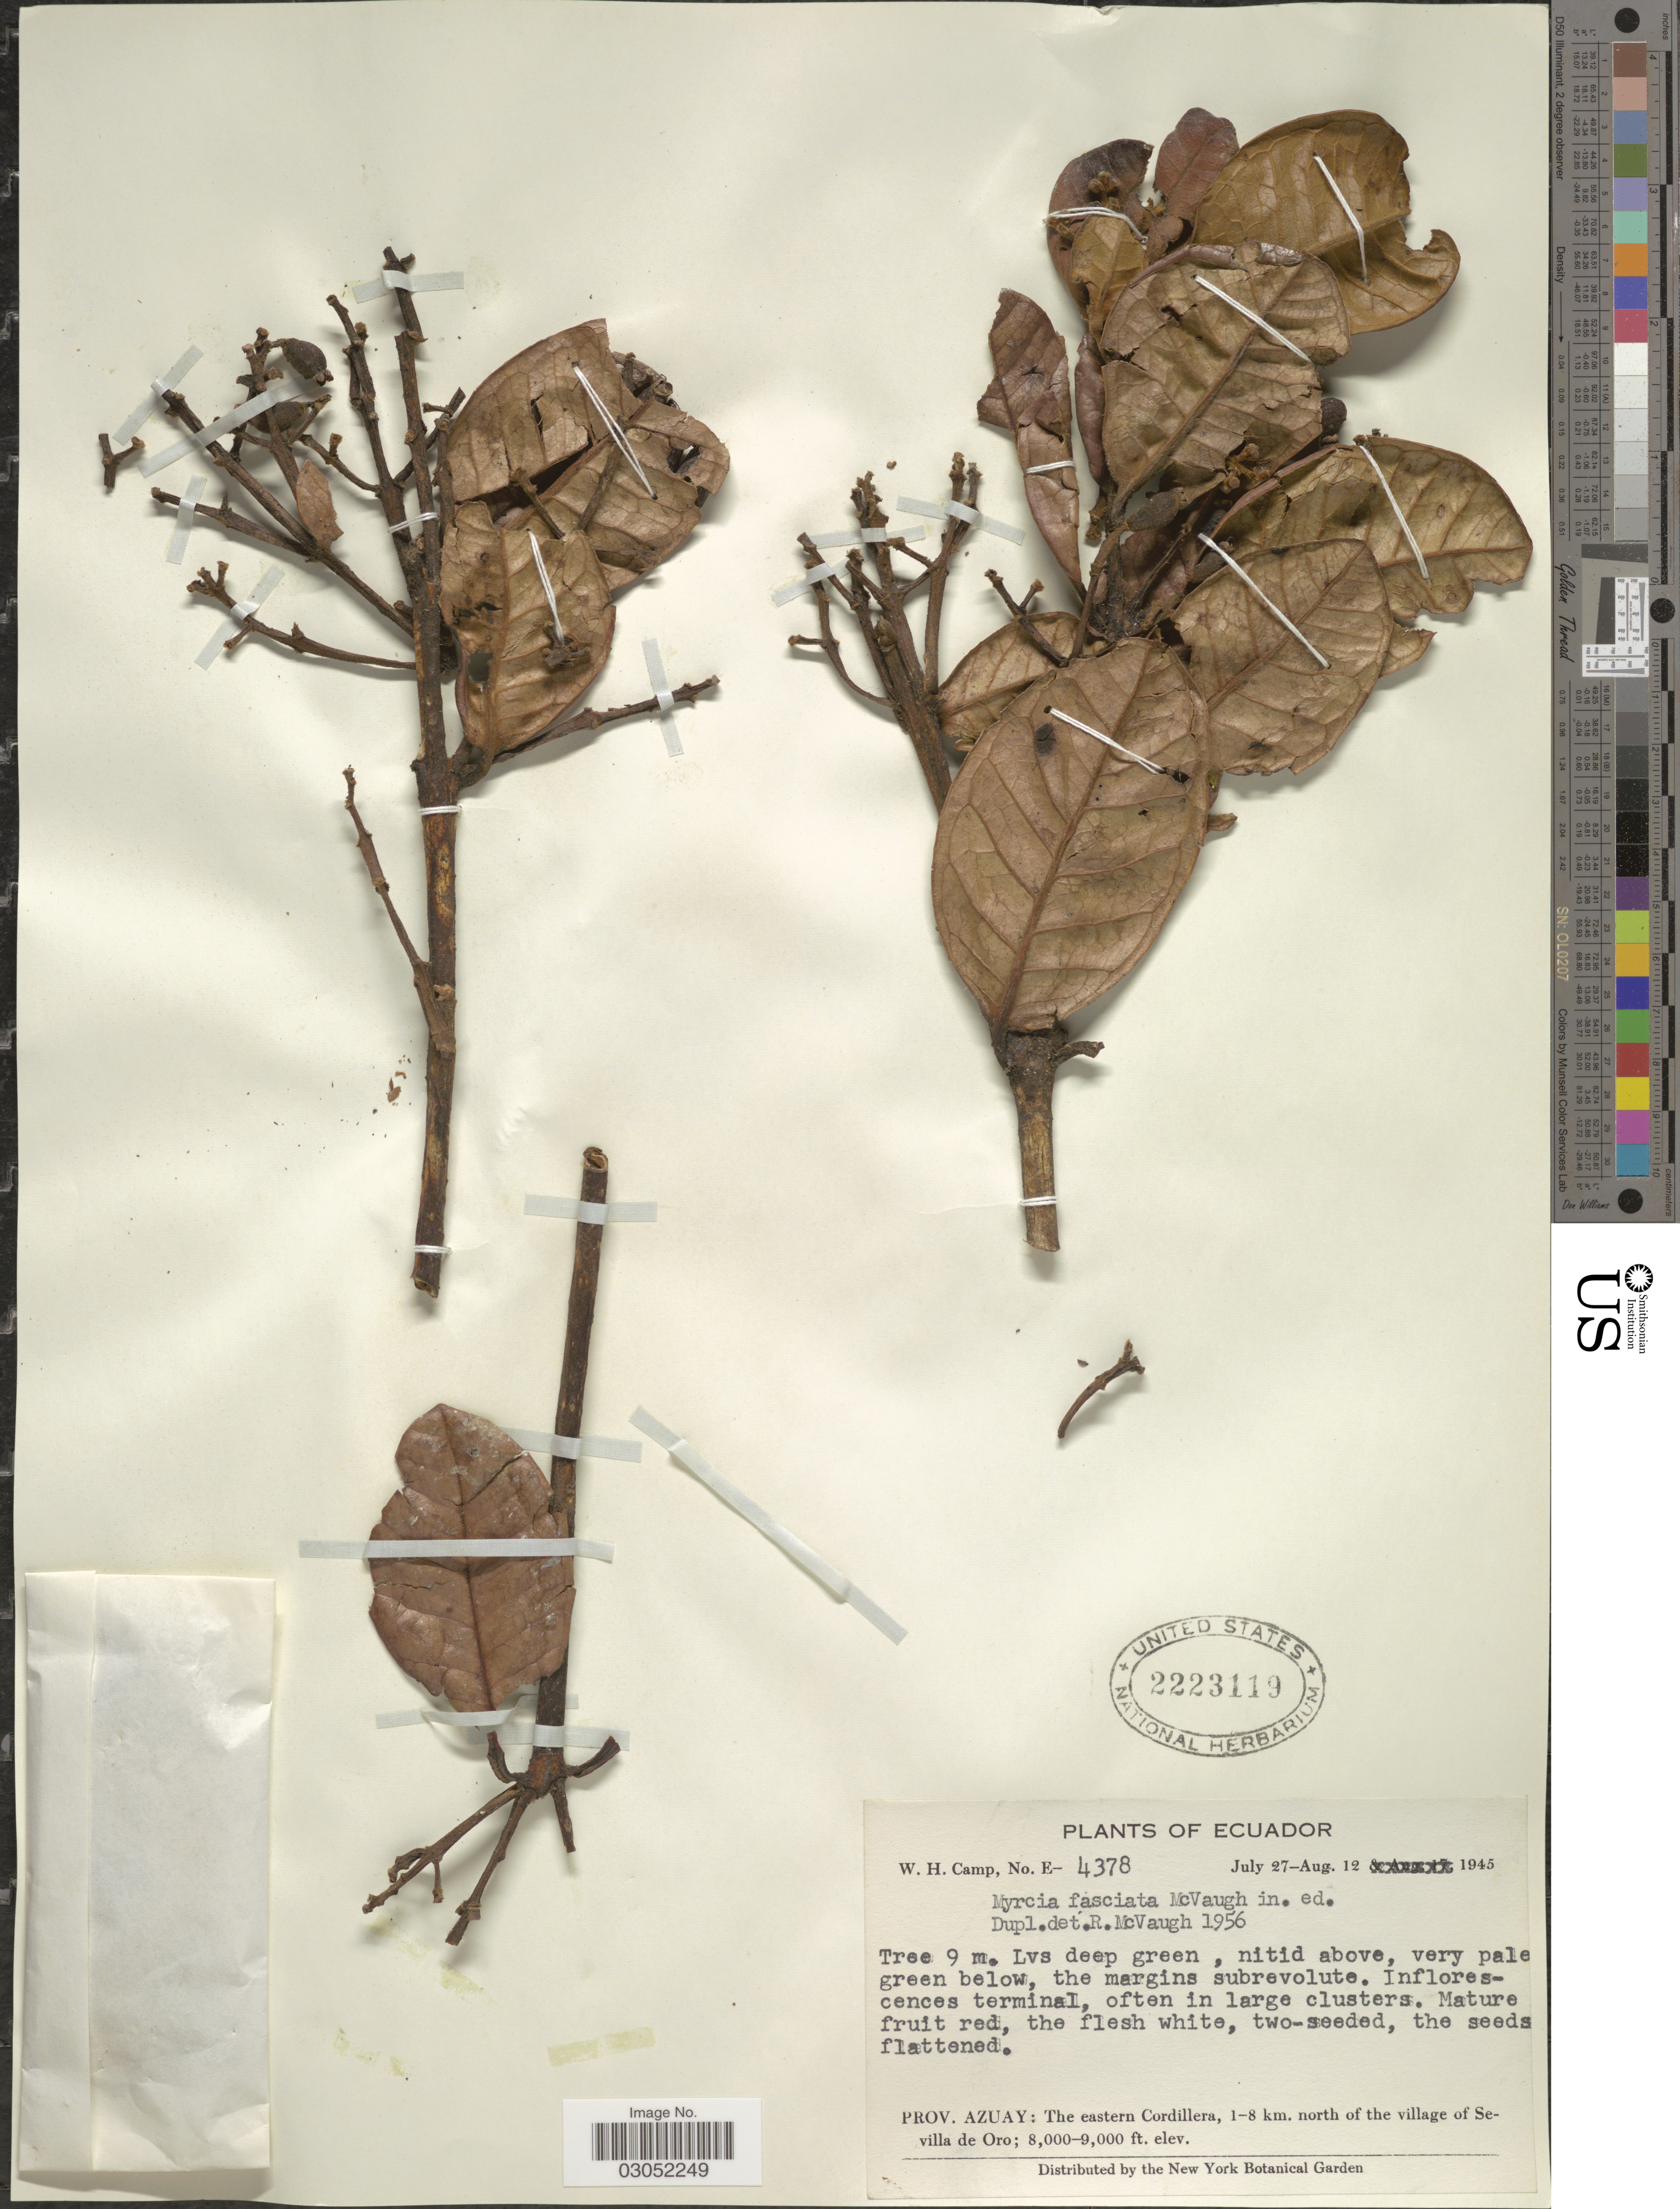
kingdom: Plantae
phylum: Tracheophyta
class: Magnoliopsida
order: Myrtales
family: Myrtaceae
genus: Myrcia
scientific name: Myrcia fasciata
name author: McVaugh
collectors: W. H. Camp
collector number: E-4378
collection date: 1945-07-27/1945-08-12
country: Ecuador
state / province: Azuay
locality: The eastern Cordillera, 1-8 km. north of the village of Sevilla de Oro.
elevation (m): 2438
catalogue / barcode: US 223119